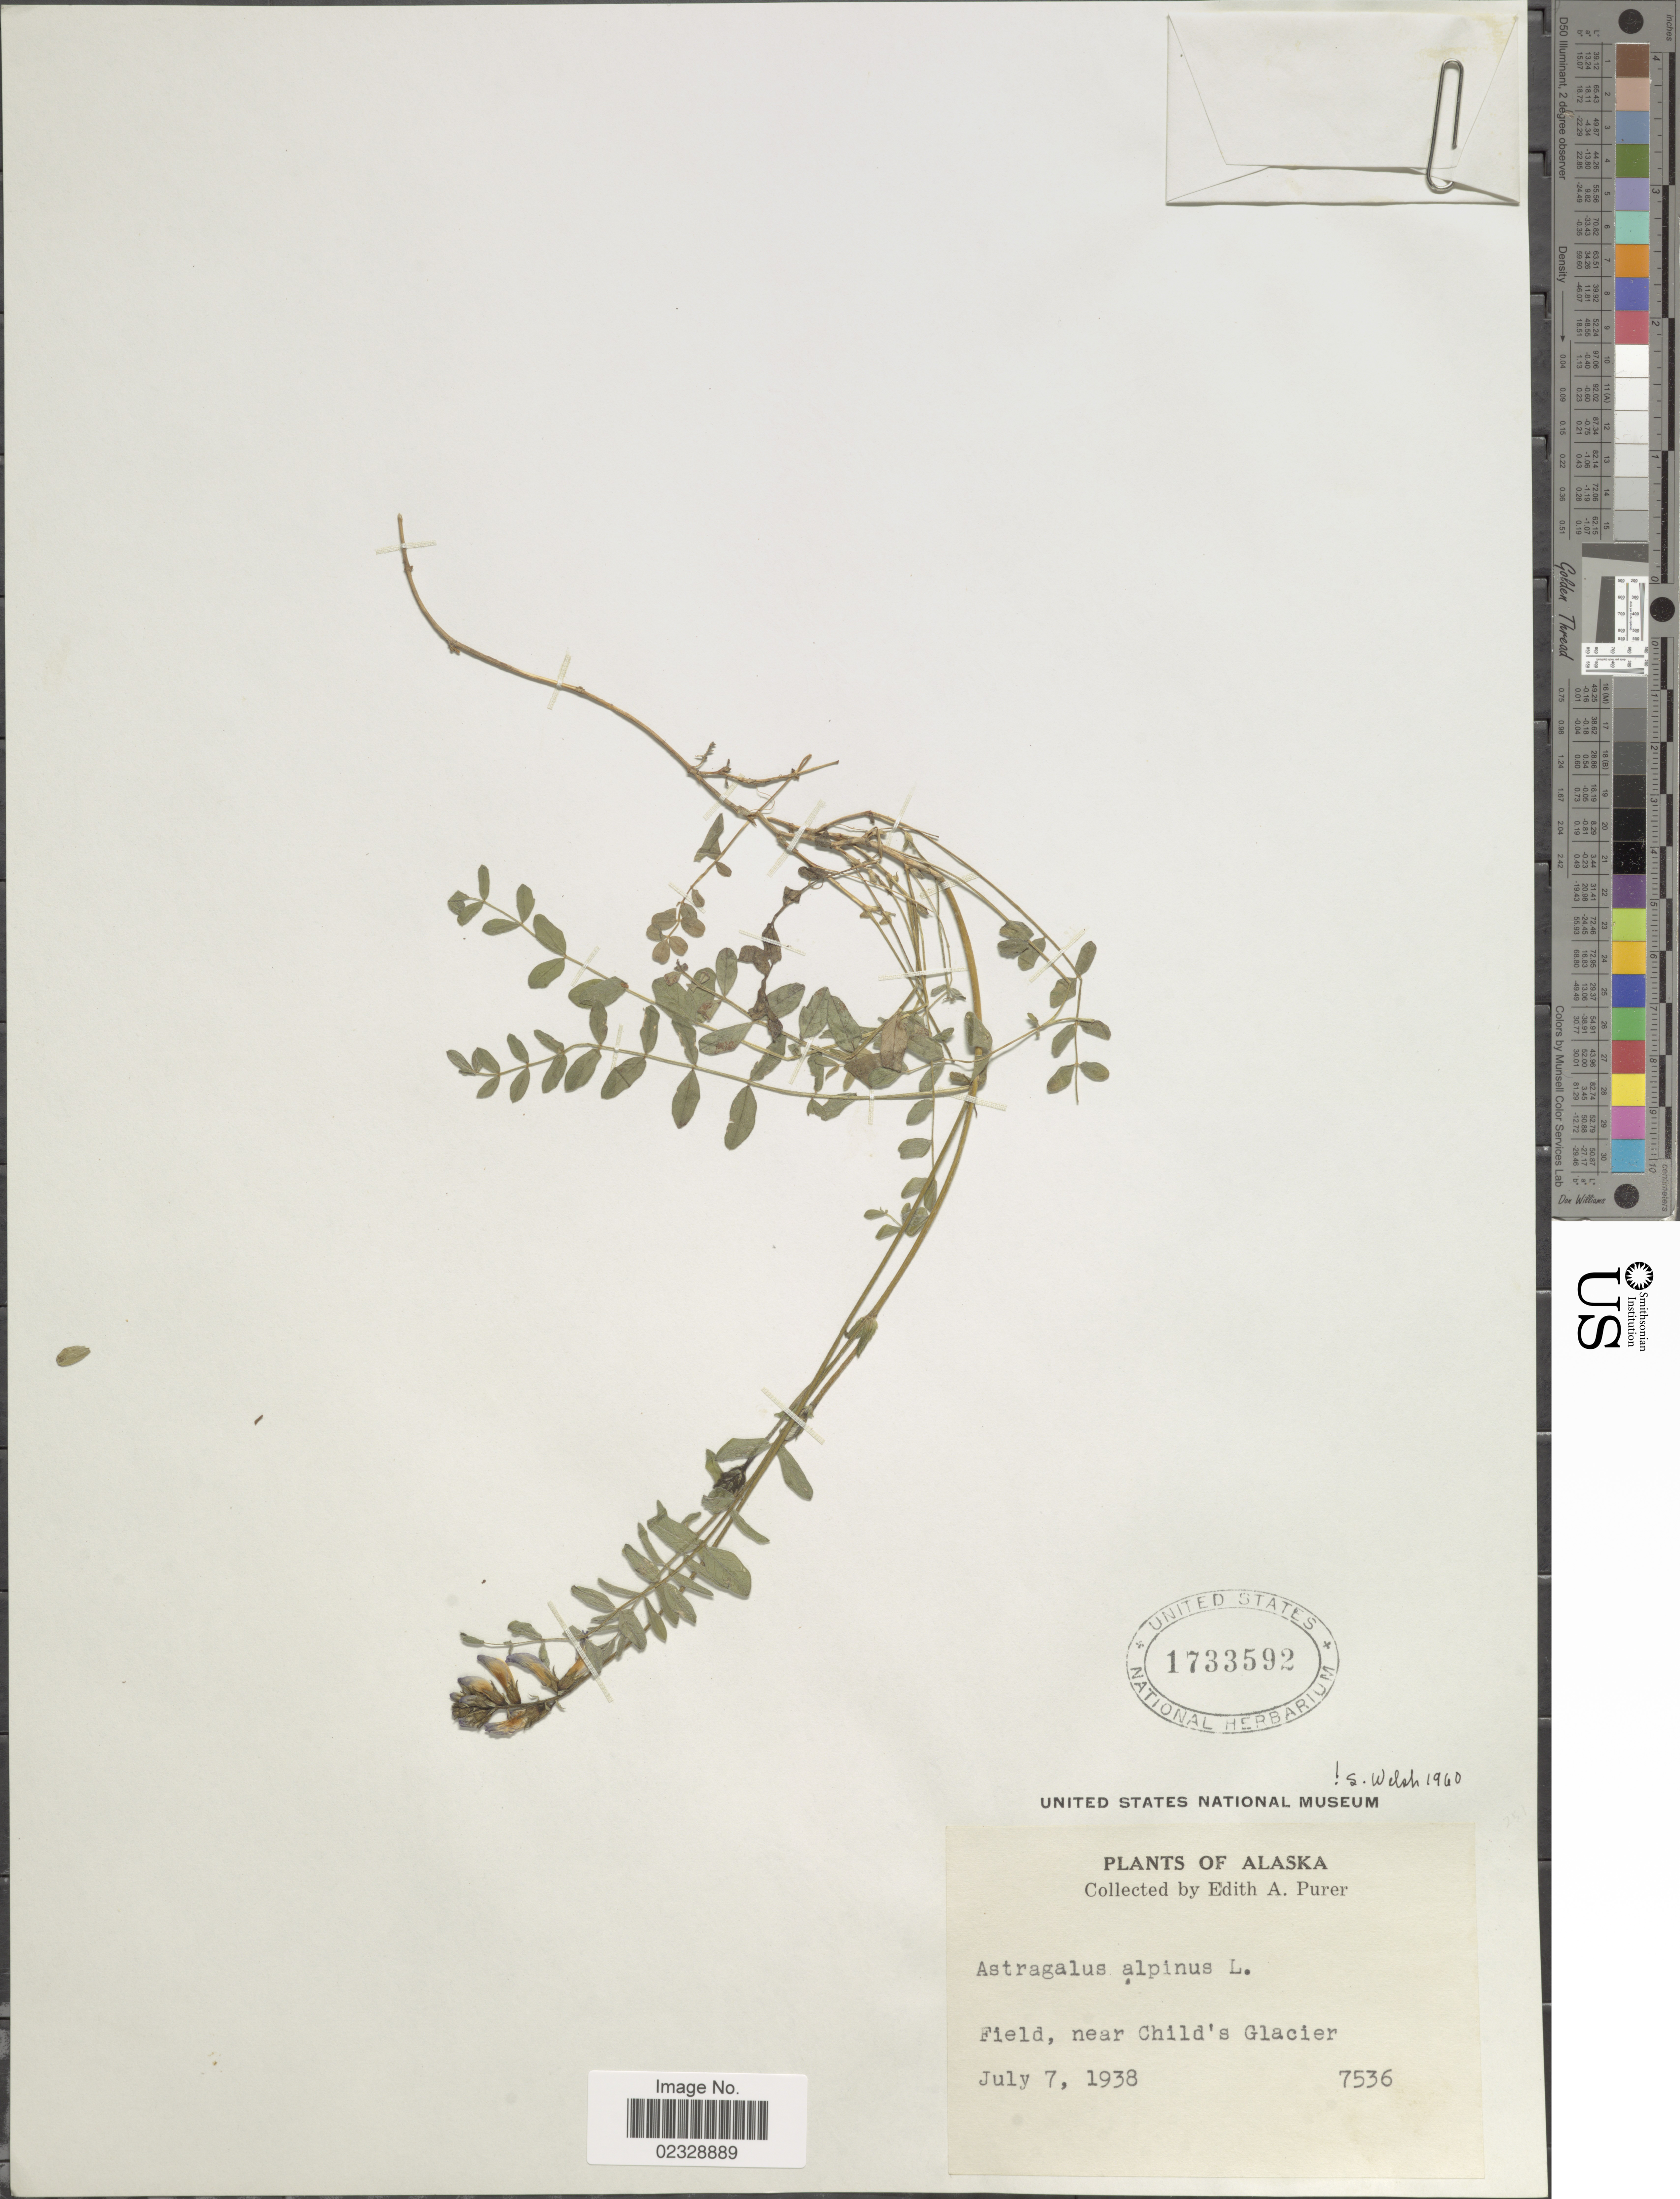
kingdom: Plantae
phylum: Tracheophyta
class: Magnoliopsida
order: Fabales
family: Fabaceae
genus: Astragalus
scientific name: Astragalus alpinus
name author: L.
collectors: E. Purer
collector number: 7536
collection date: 1938-07-07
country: United States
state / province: Alaska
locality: Field, near Child's Glacier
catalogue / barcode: US 1733592